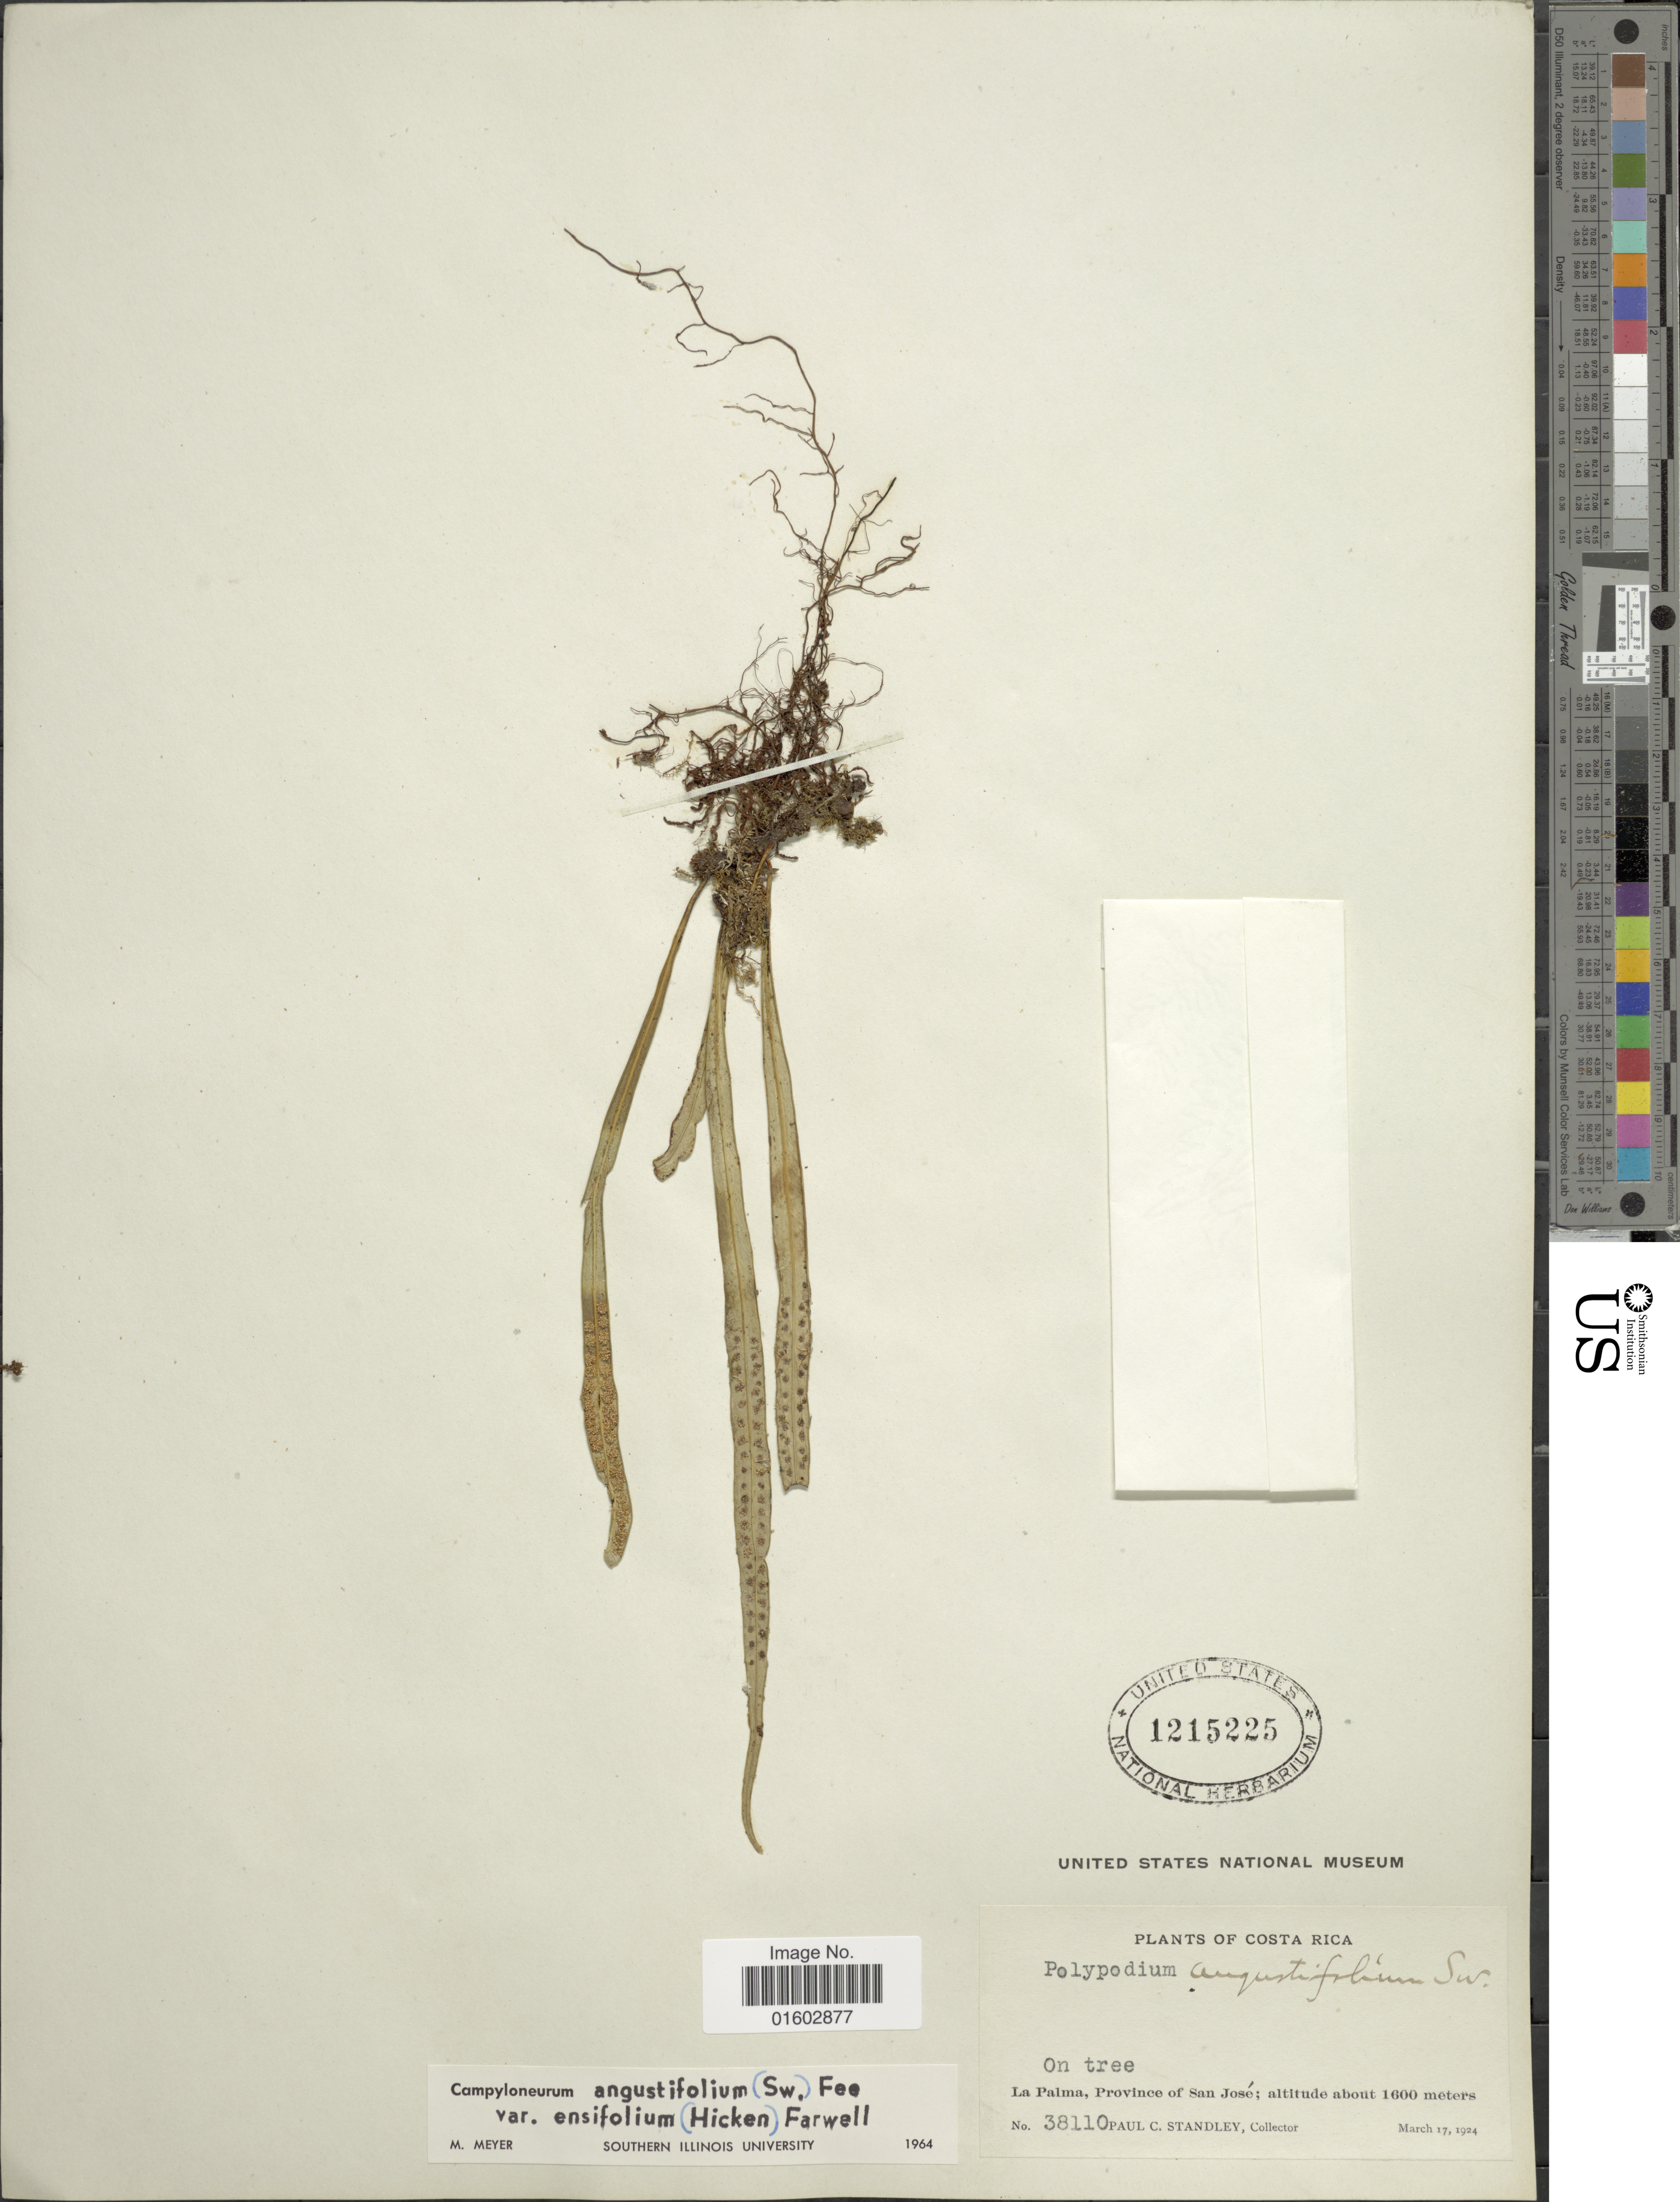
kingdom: Plantae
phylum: Tracheophyta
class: Polypodiopsida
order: Polypodiales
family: Polypodiaceae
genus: Campyloneurum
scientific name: Campyloneurum angustifolium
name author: (Sw.) Fée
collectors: P. C. Standley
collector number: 38110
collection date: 1924-03-17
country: Costa Rica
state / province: San José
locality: La Palma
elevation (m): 1600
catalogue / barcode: US 1215225